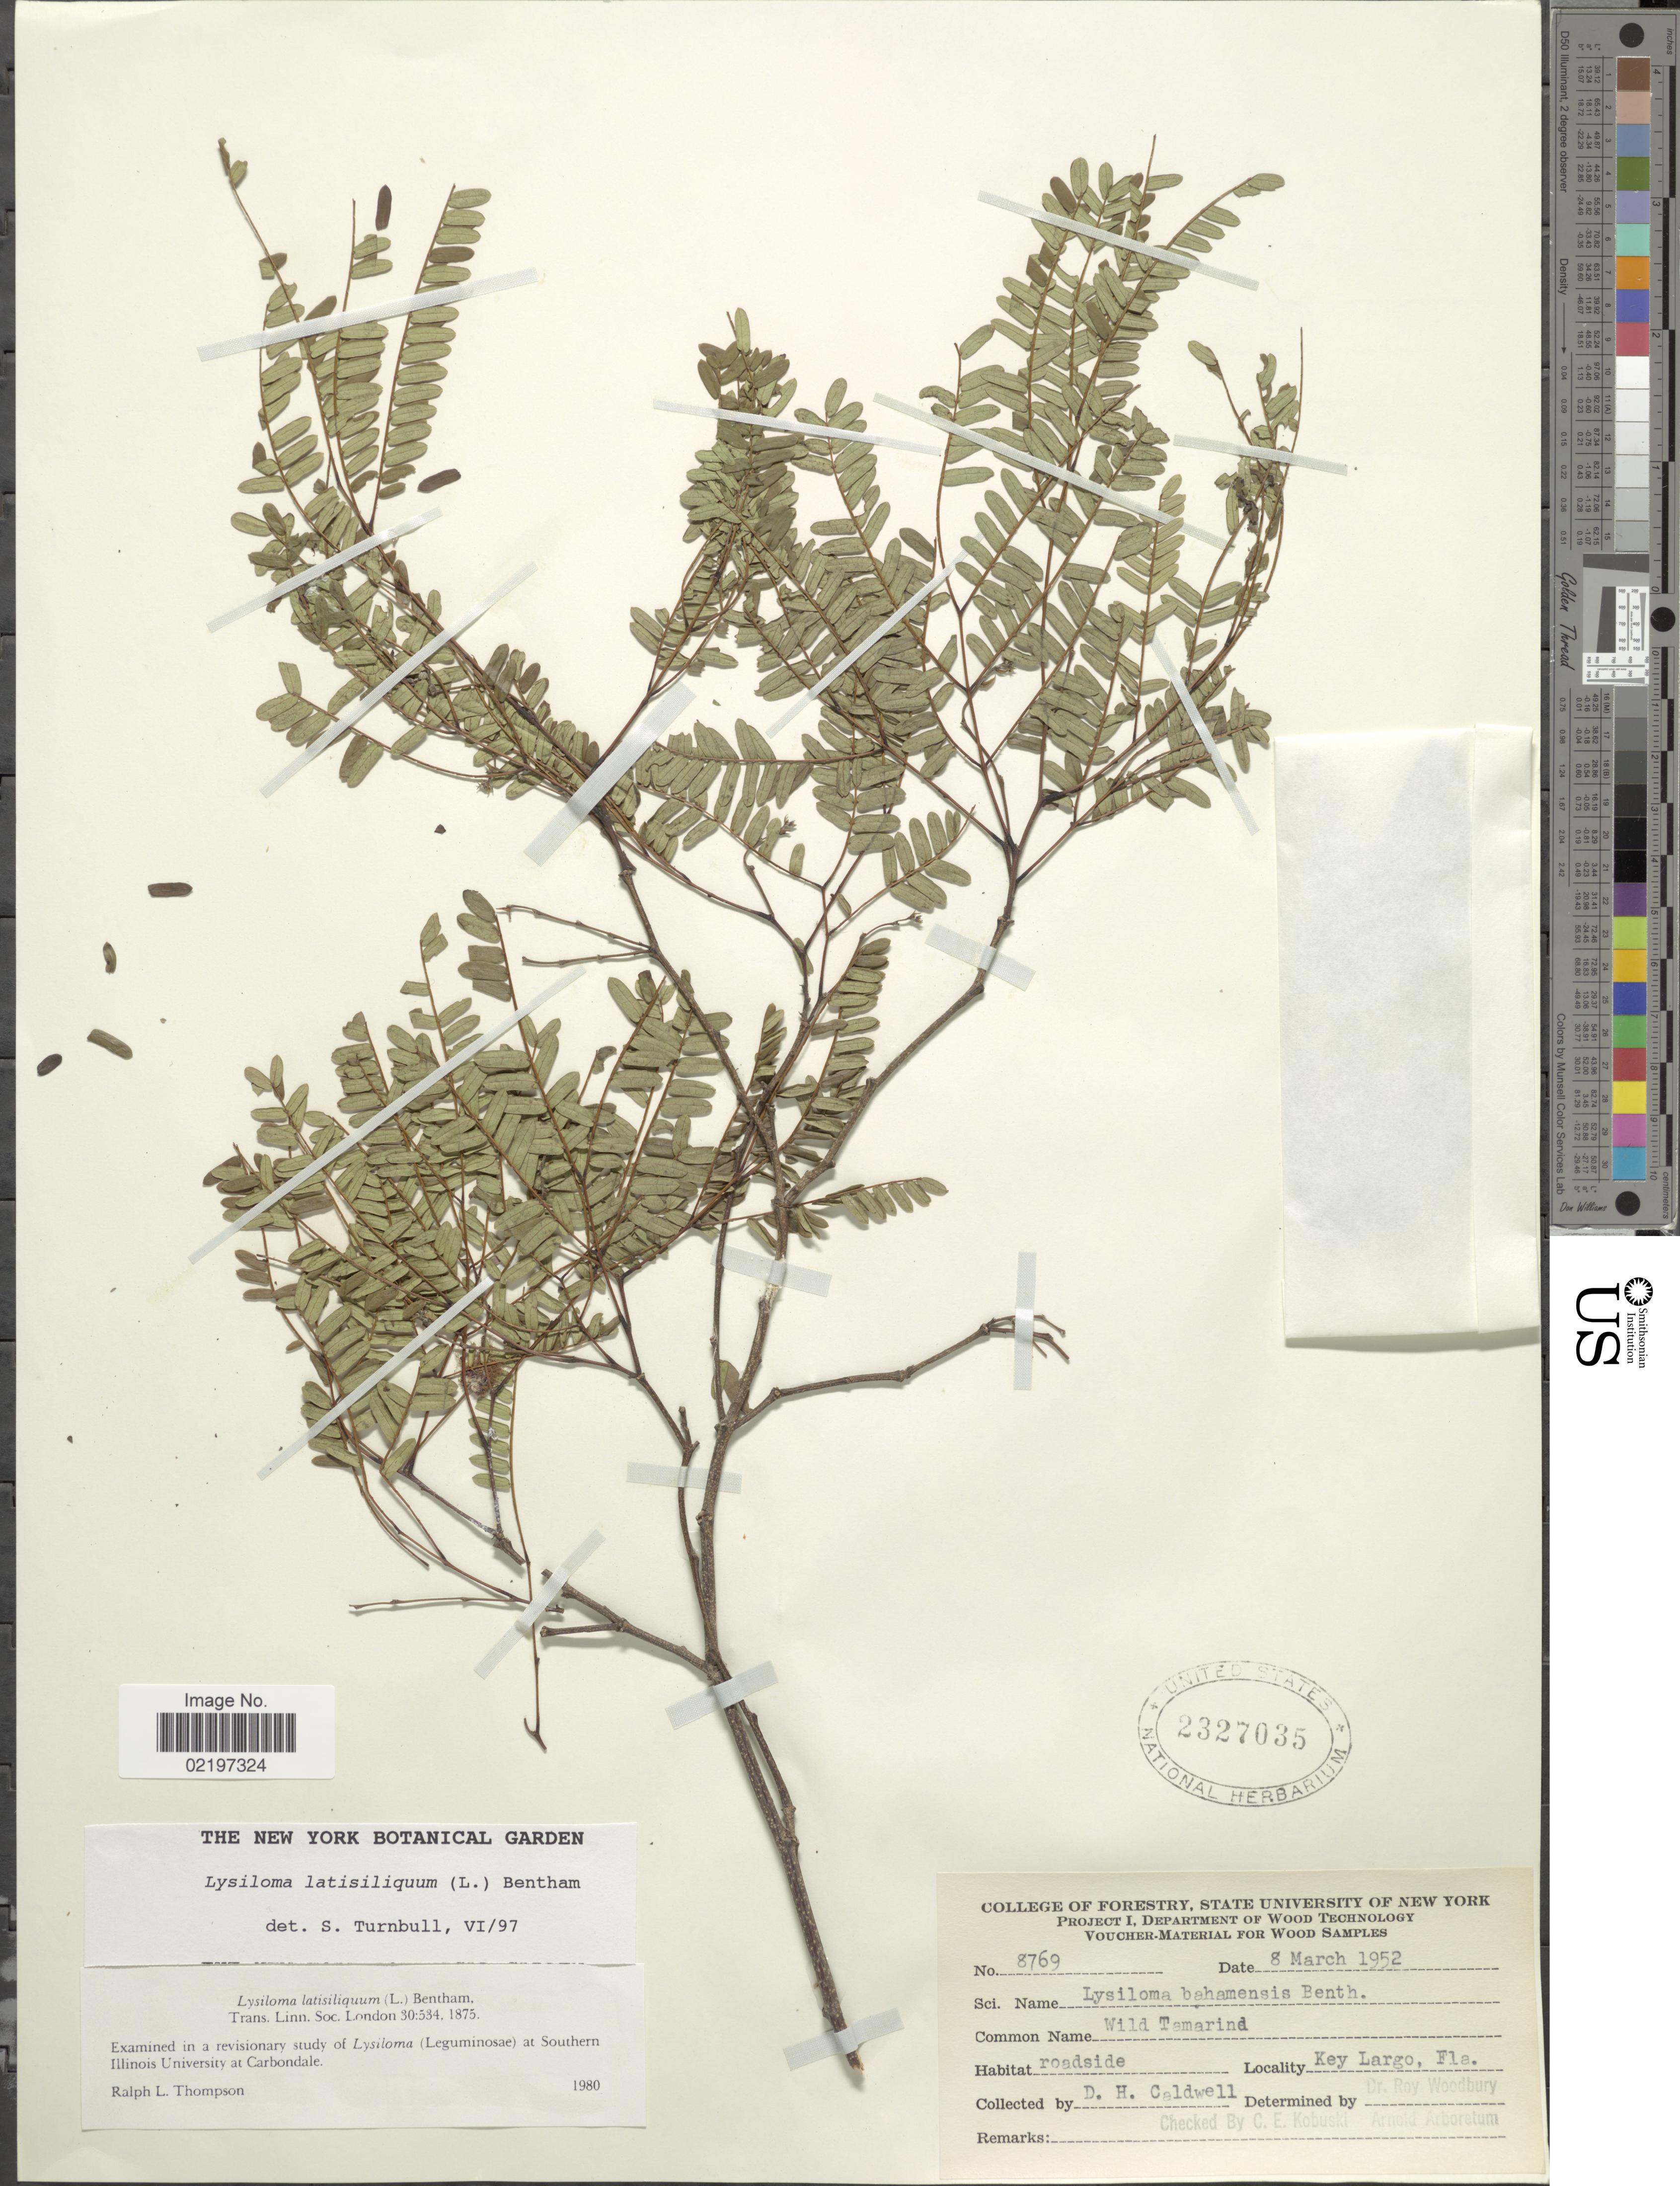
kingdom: Plantae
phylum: Tracheophyta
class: Magnoliopsida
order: Fabales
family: Fabaceae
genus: Lysiloma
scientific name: Lysiloma latisiliquum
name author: (L.) Benth.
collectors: D. H. Caldwell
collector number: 8769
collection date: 1952-03-08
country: United States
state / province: Florida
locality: Key Largo, Fla.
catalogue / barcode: US 2327035